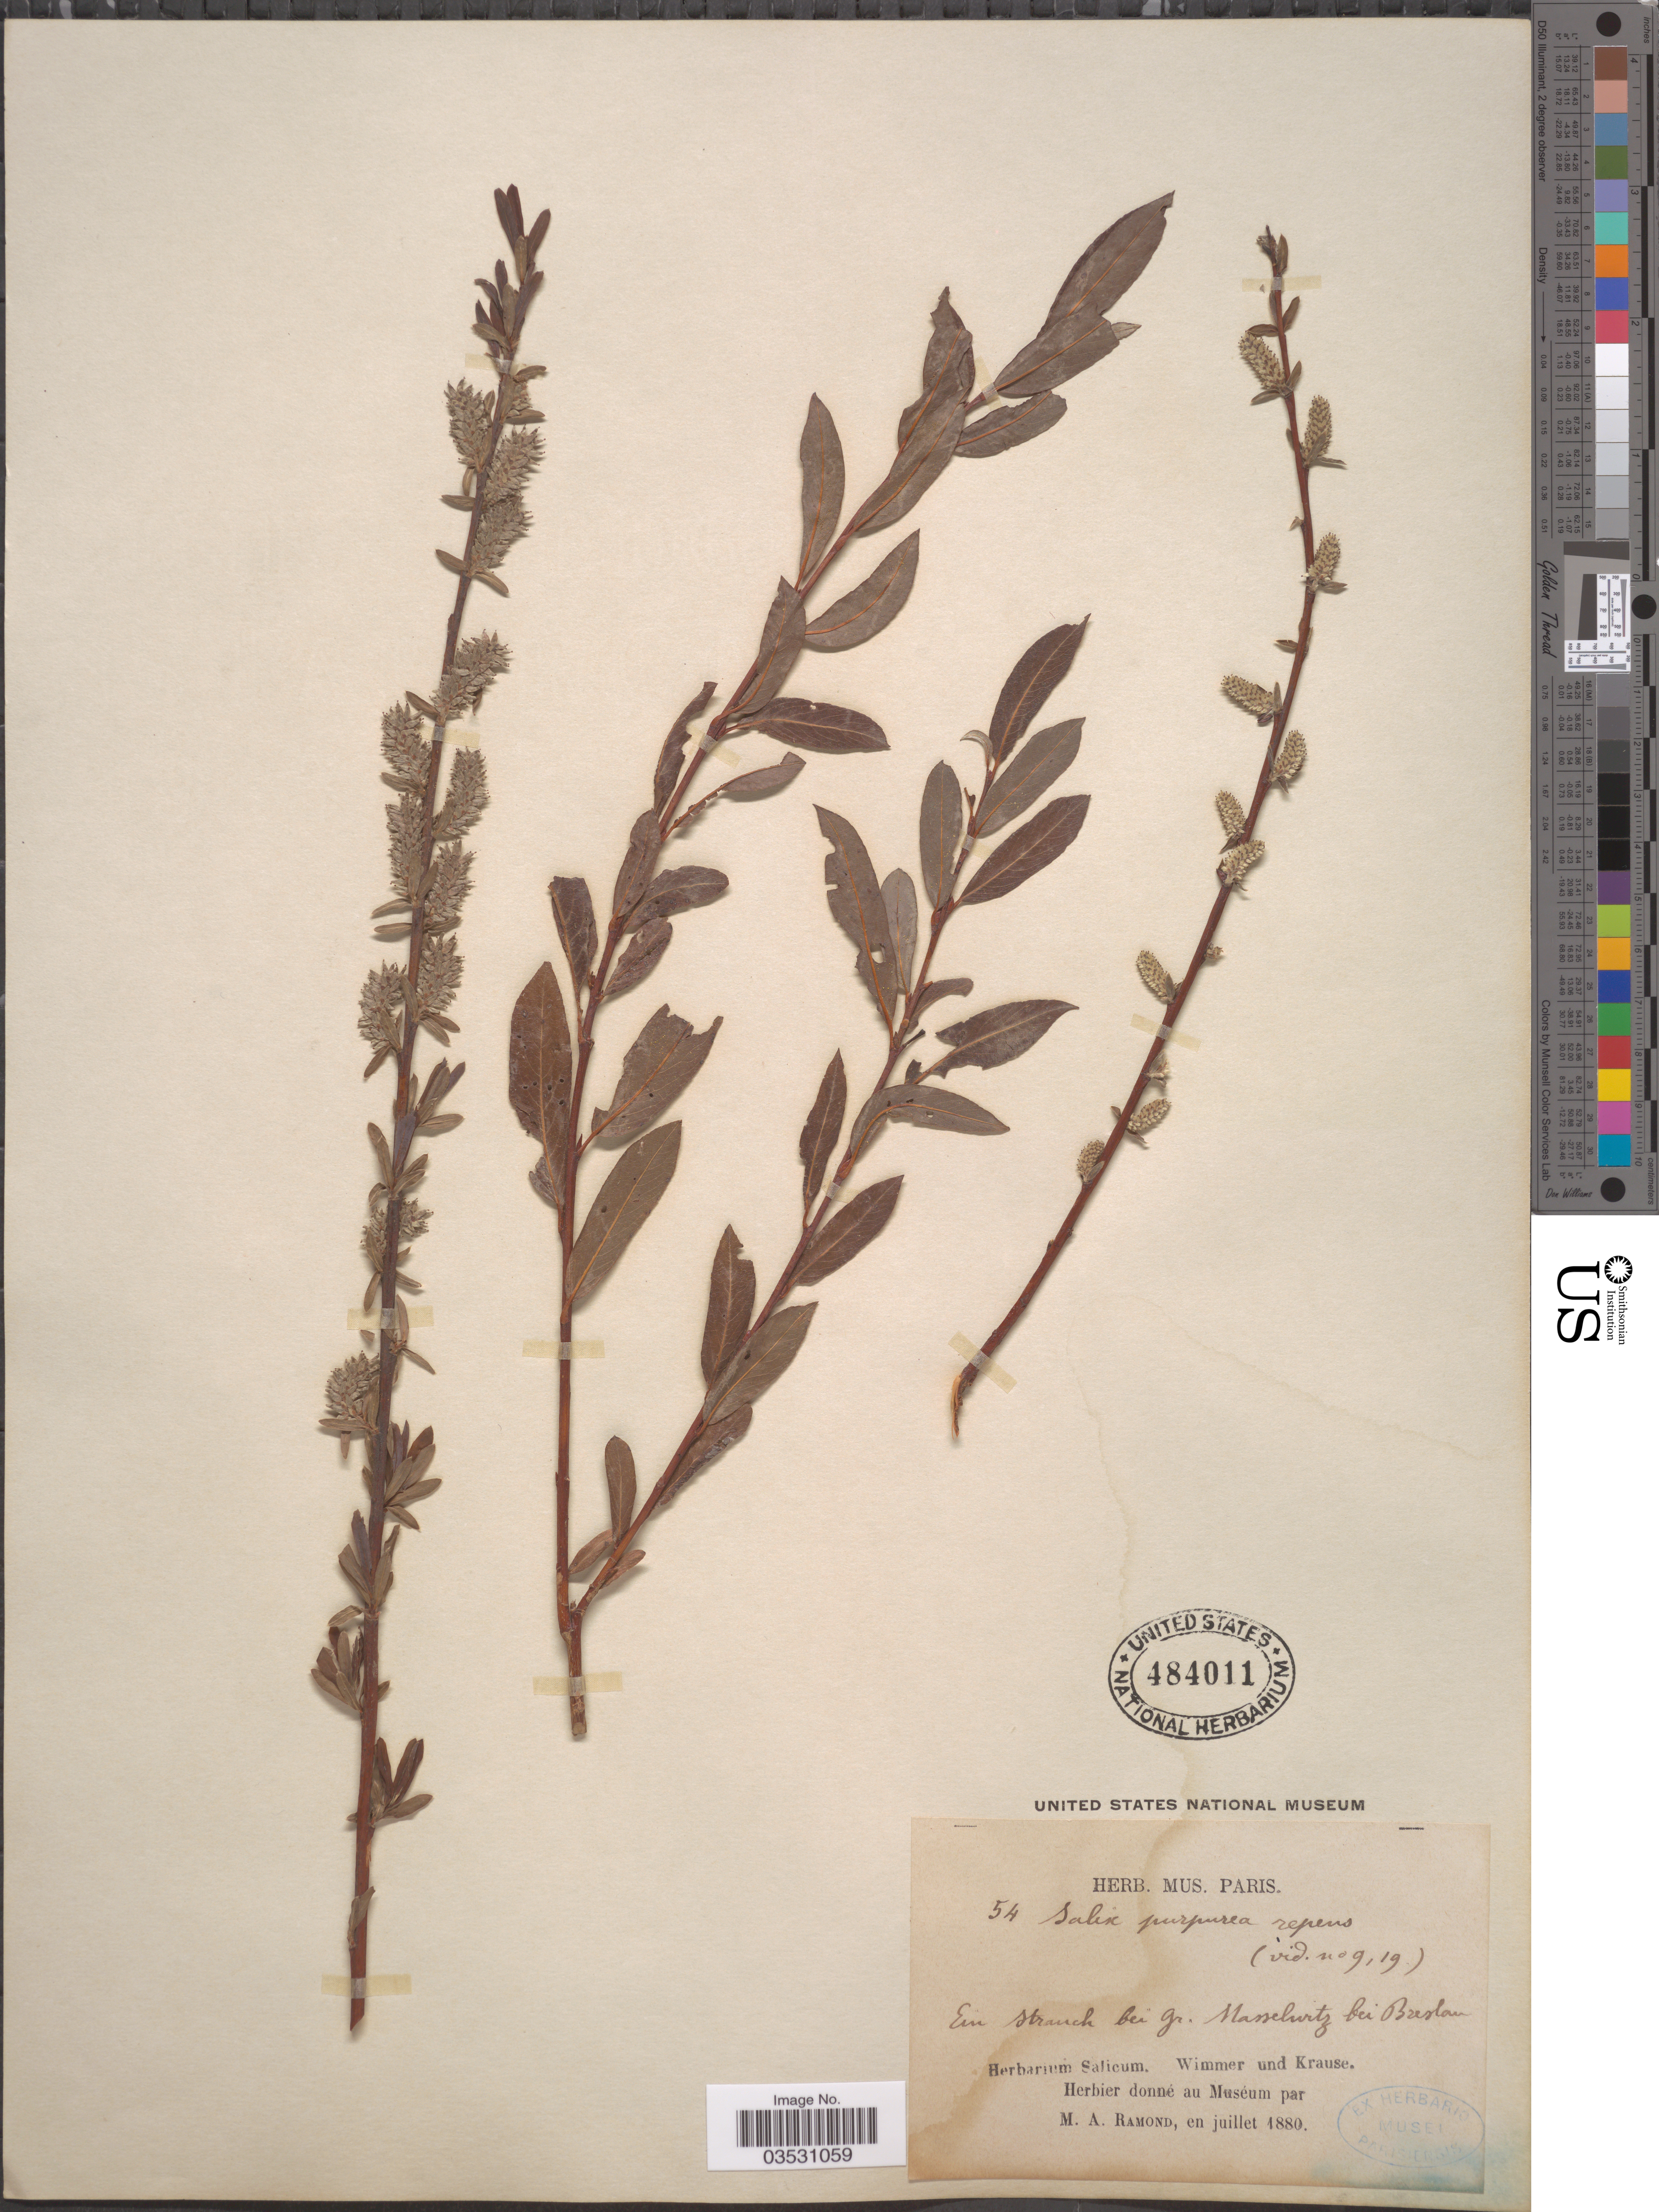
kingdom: Plantae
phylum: Tracheophyta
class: Magnoliopsida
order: Malpighiales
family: Salicaceae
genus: Salix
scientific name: Salix purpurea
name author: L.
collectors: Wimmer & -- Krause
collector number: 54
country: Poland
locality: Ein strauch bei Gr. Masselwitz bei Breslau.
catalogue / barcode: US 484011